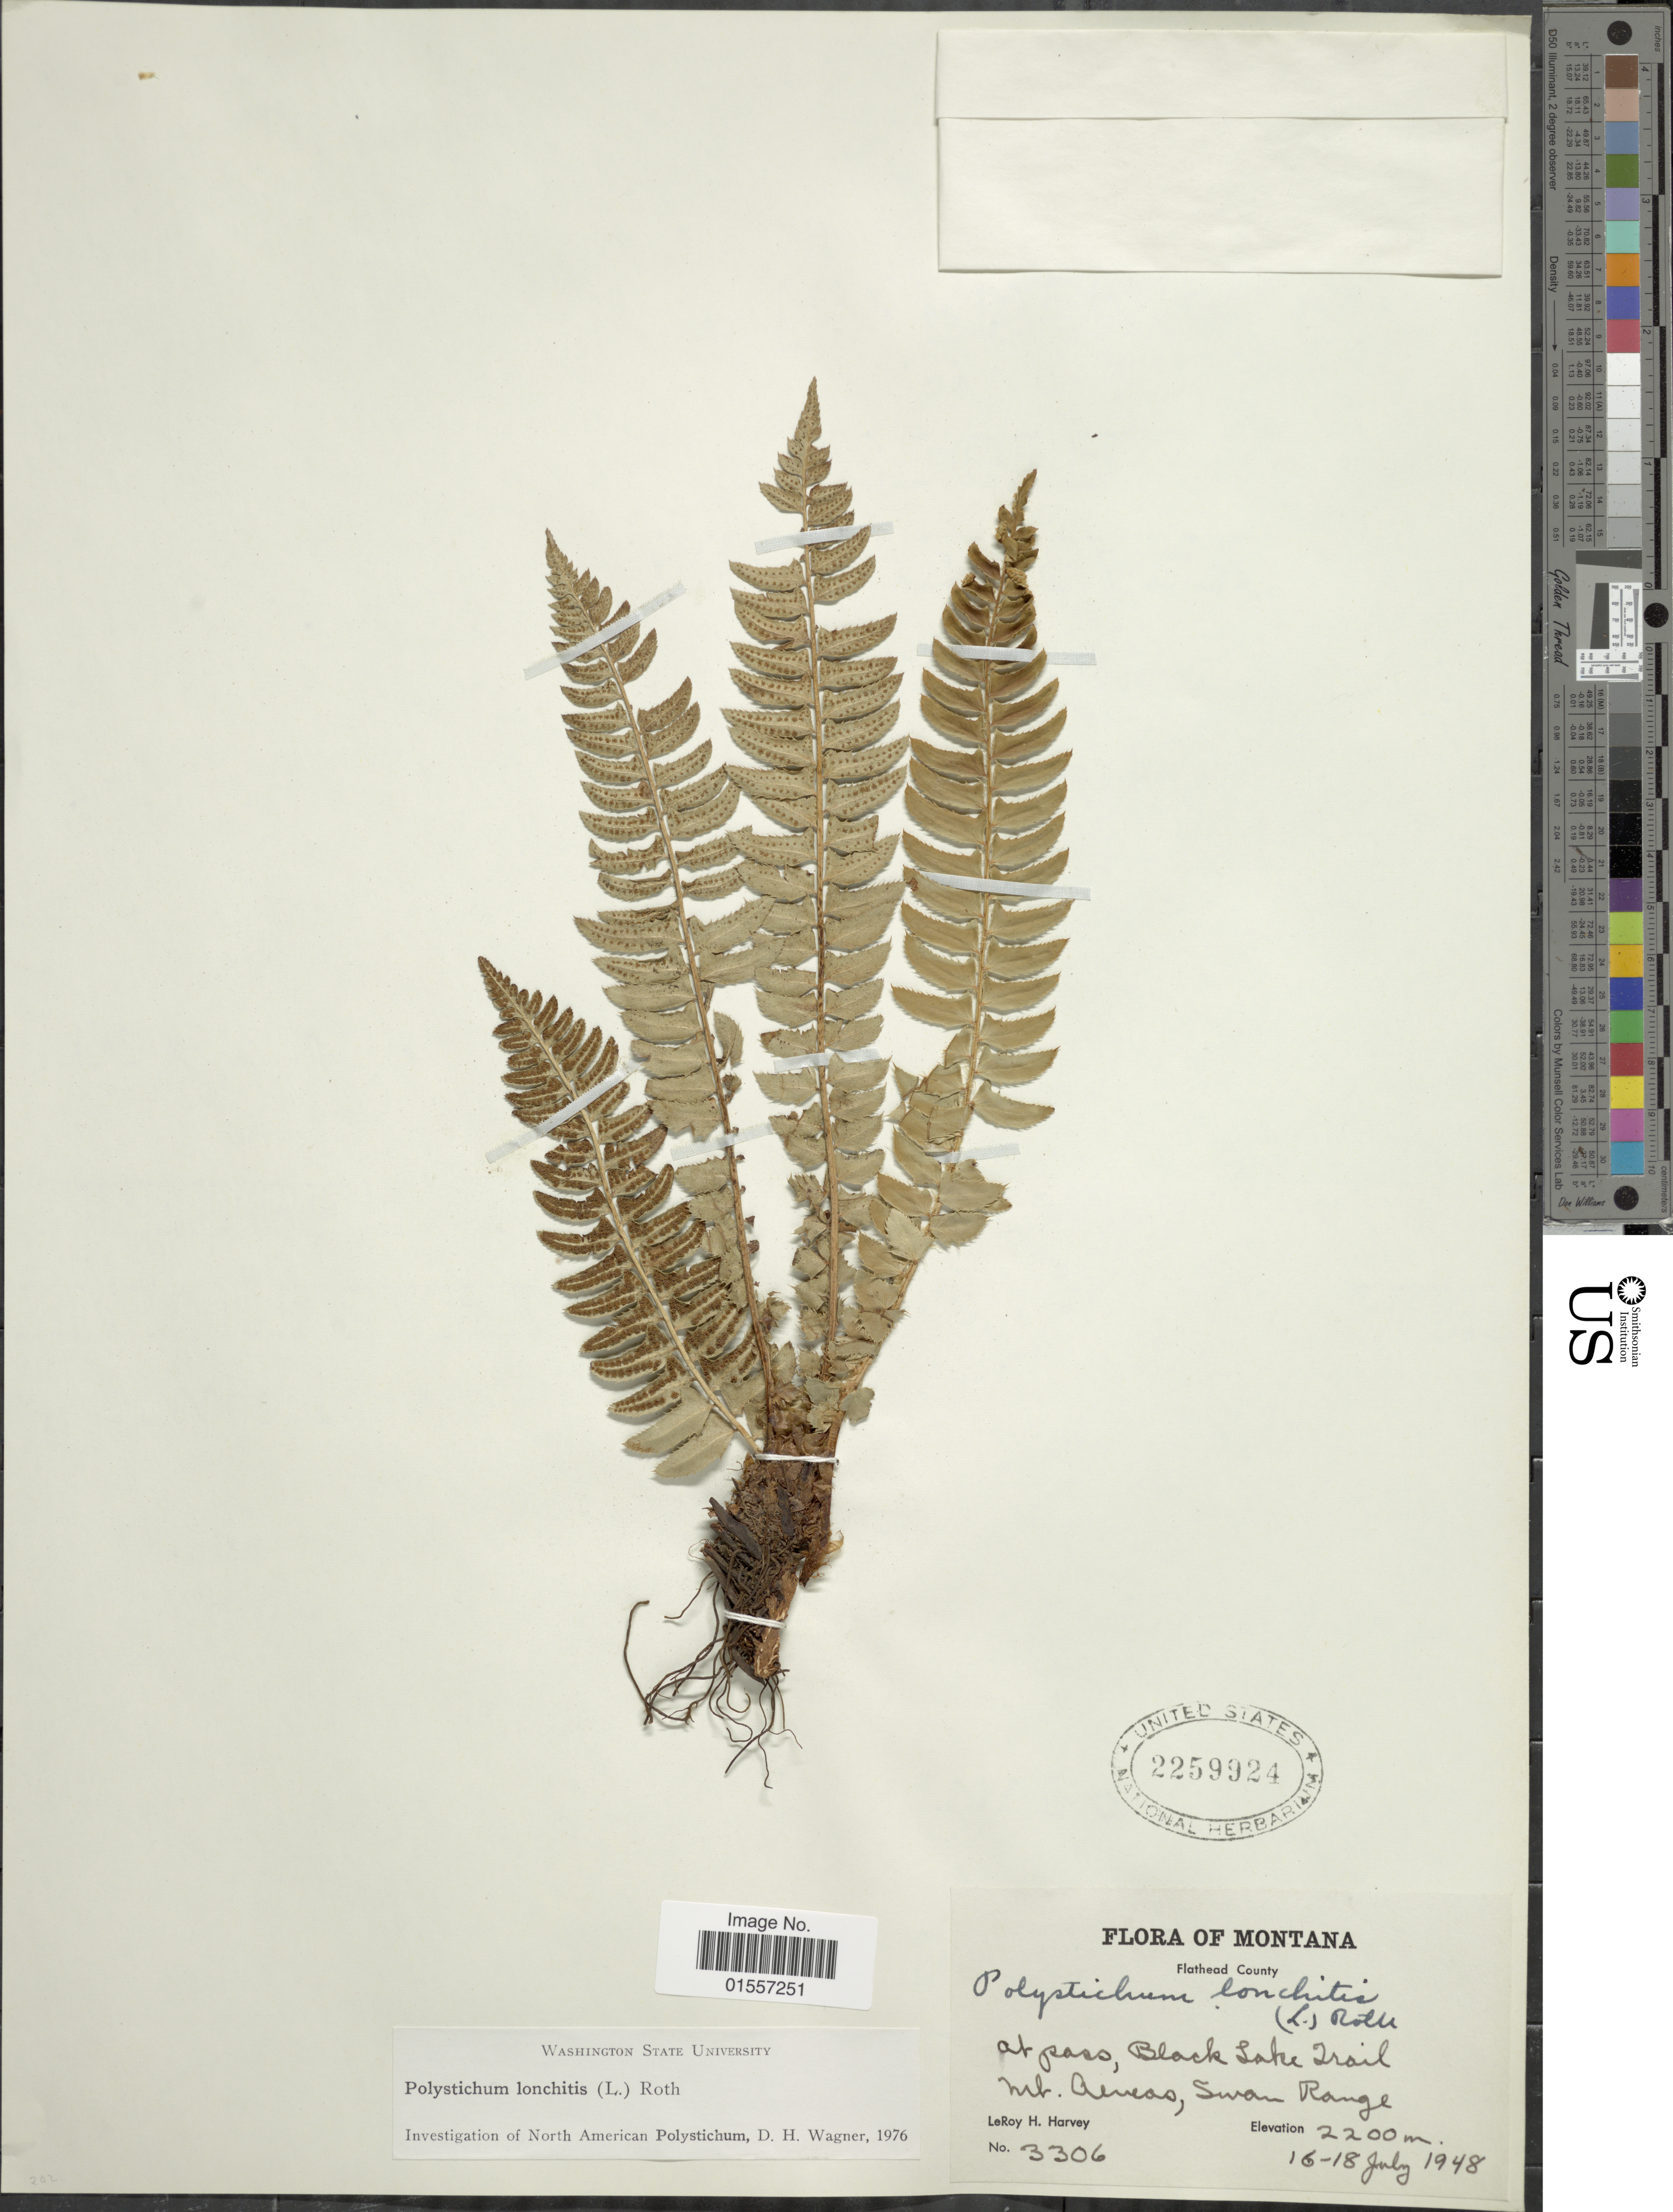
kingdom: Plantae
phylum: Tracheophyta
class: Polypodiopsida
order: Polypodiales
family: Dryopteridaceae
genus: Polystichum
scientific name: Polystichum lonchitis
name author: (Roth) L.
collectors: L. H. Harvey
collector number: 3306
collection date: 1948-07-16/1948-07-18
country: United States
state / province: Montana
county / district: Flathead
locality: At pass, Black Lake Trail Mt Aeneas, Swan Range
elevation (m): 2200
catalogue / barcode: US 2259924